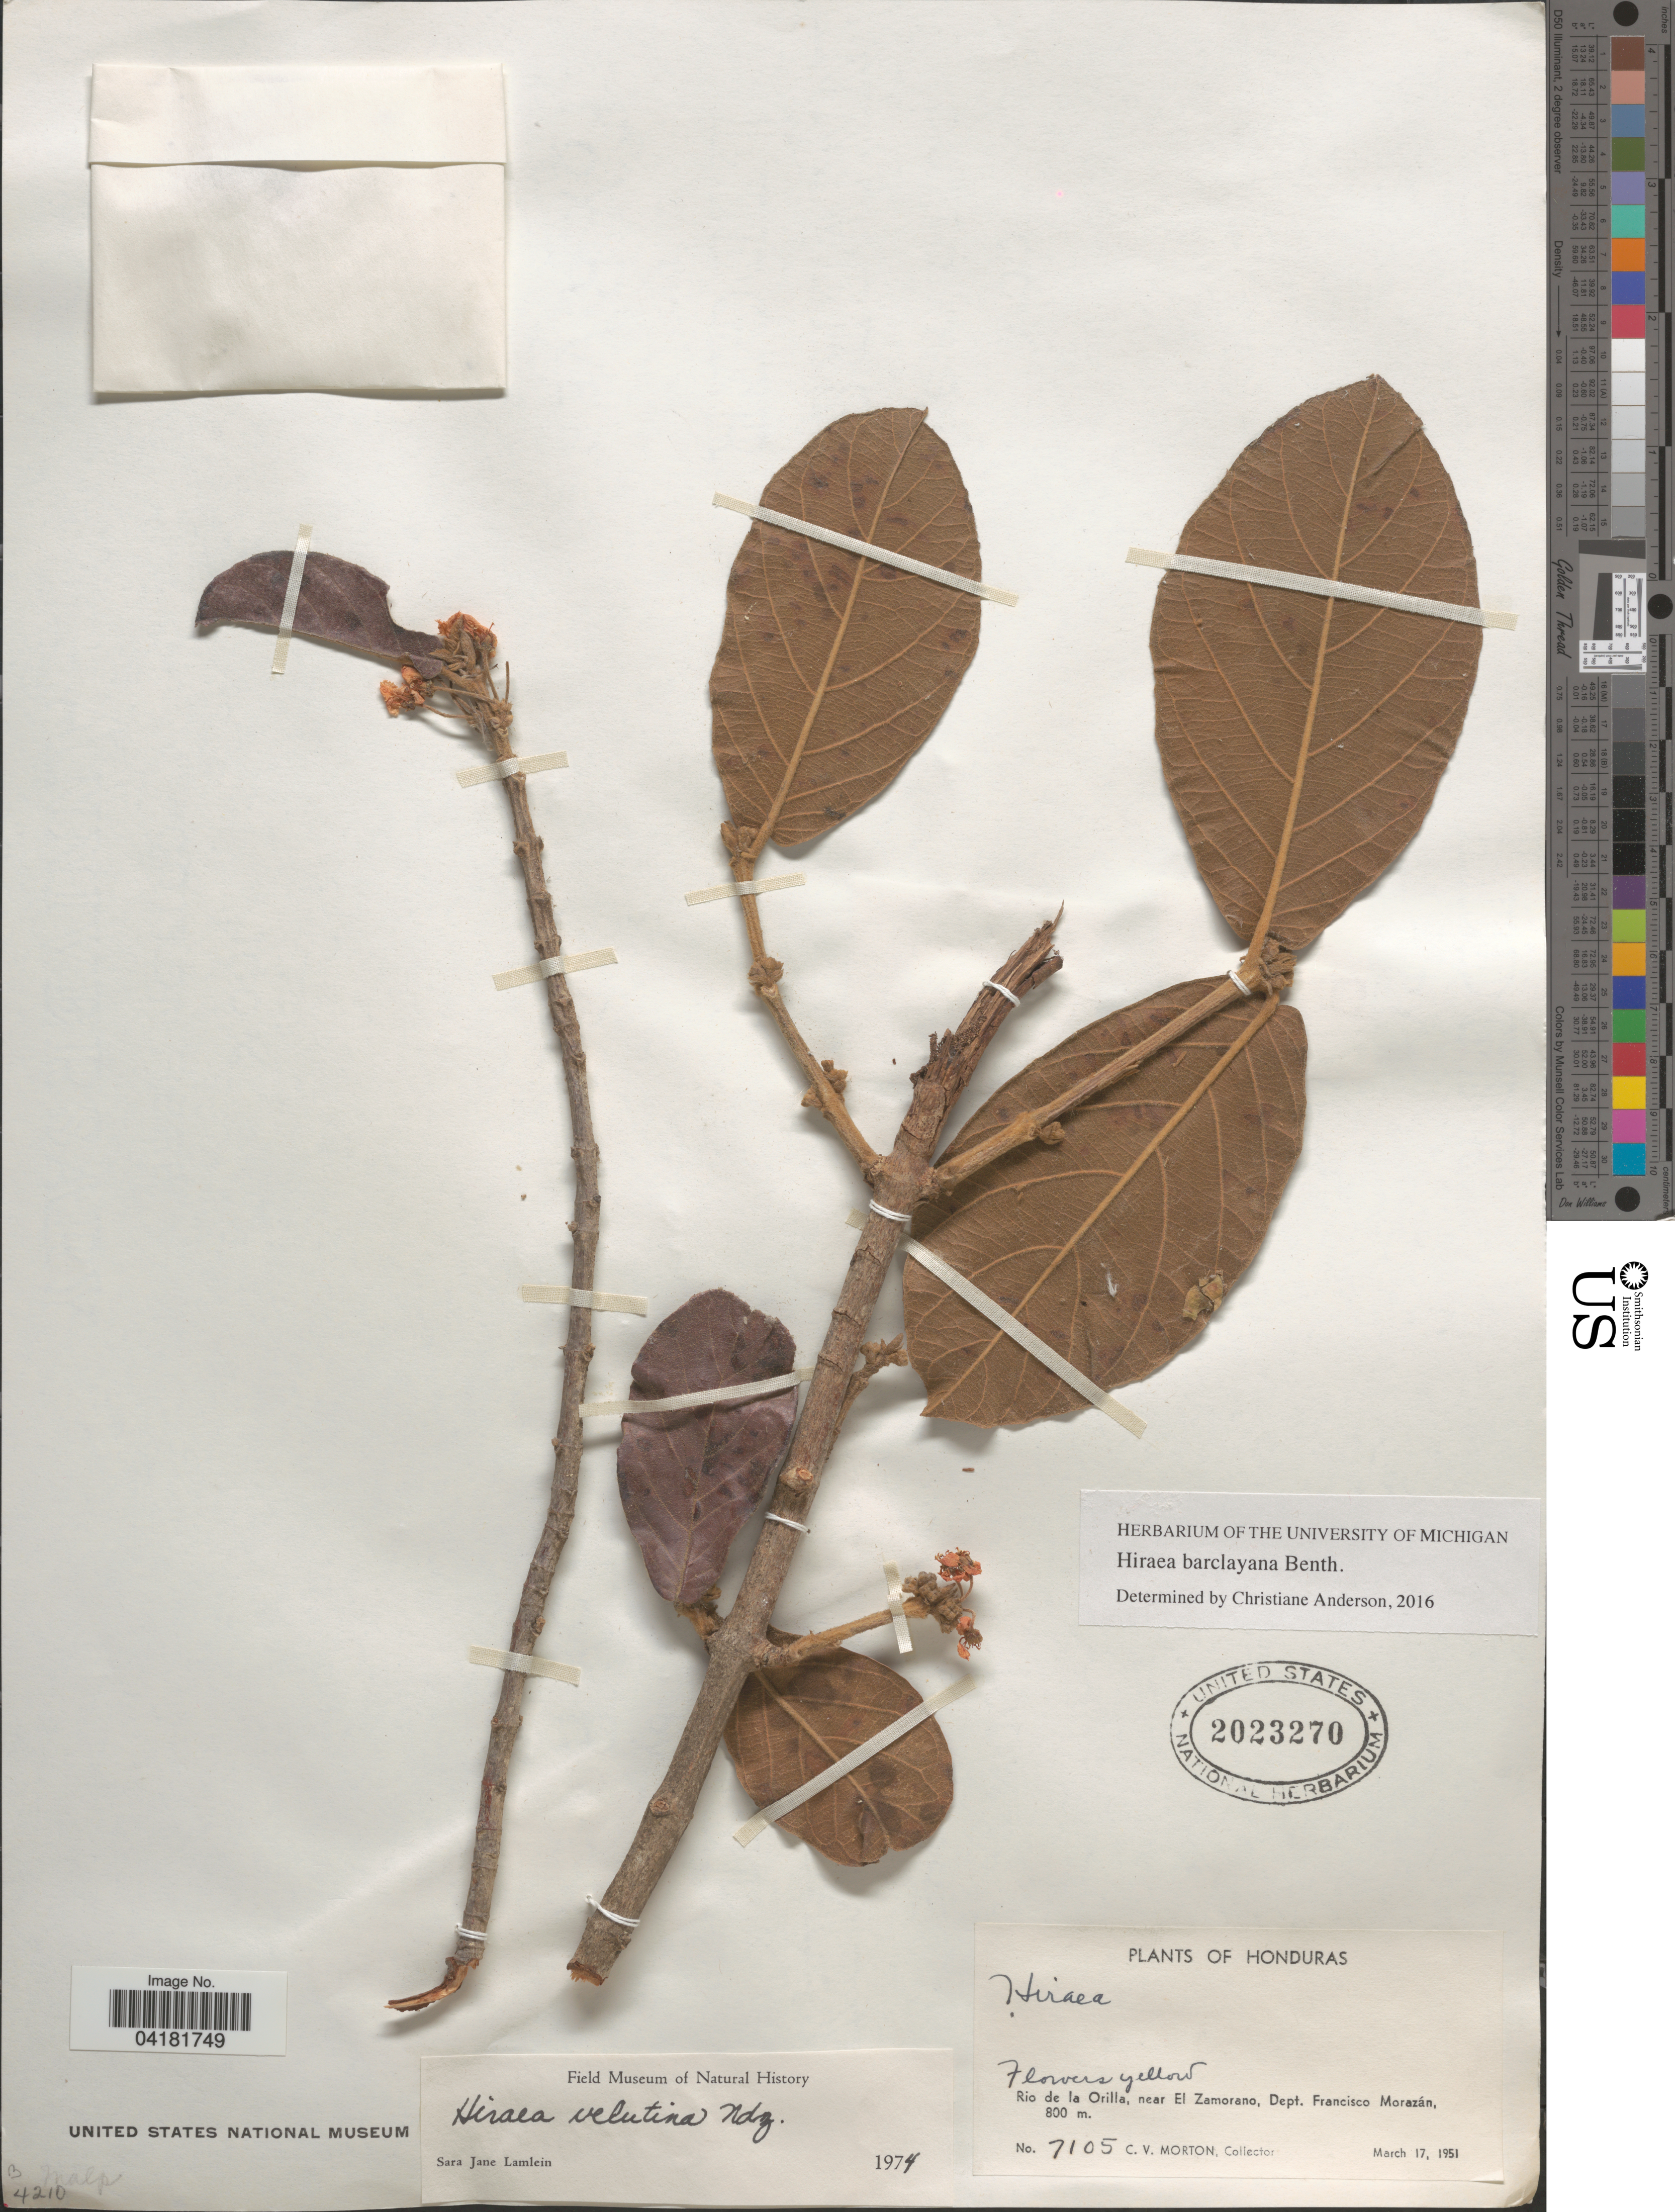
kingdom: Plantae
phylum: Tracheophyta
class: Magnoliopsida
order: Malpighiales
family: Malpighiaceae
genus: Hiraea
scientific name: Hiraea barclayana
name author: Benth.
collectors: C. V. Morton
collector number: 7105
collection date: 1951-03-17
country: Honduras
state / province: Fco. Morazán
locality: Rio de la Orilla, near El Zamorano, Dept. Francisco Morazán.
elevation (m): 800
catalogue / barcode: US 2023270